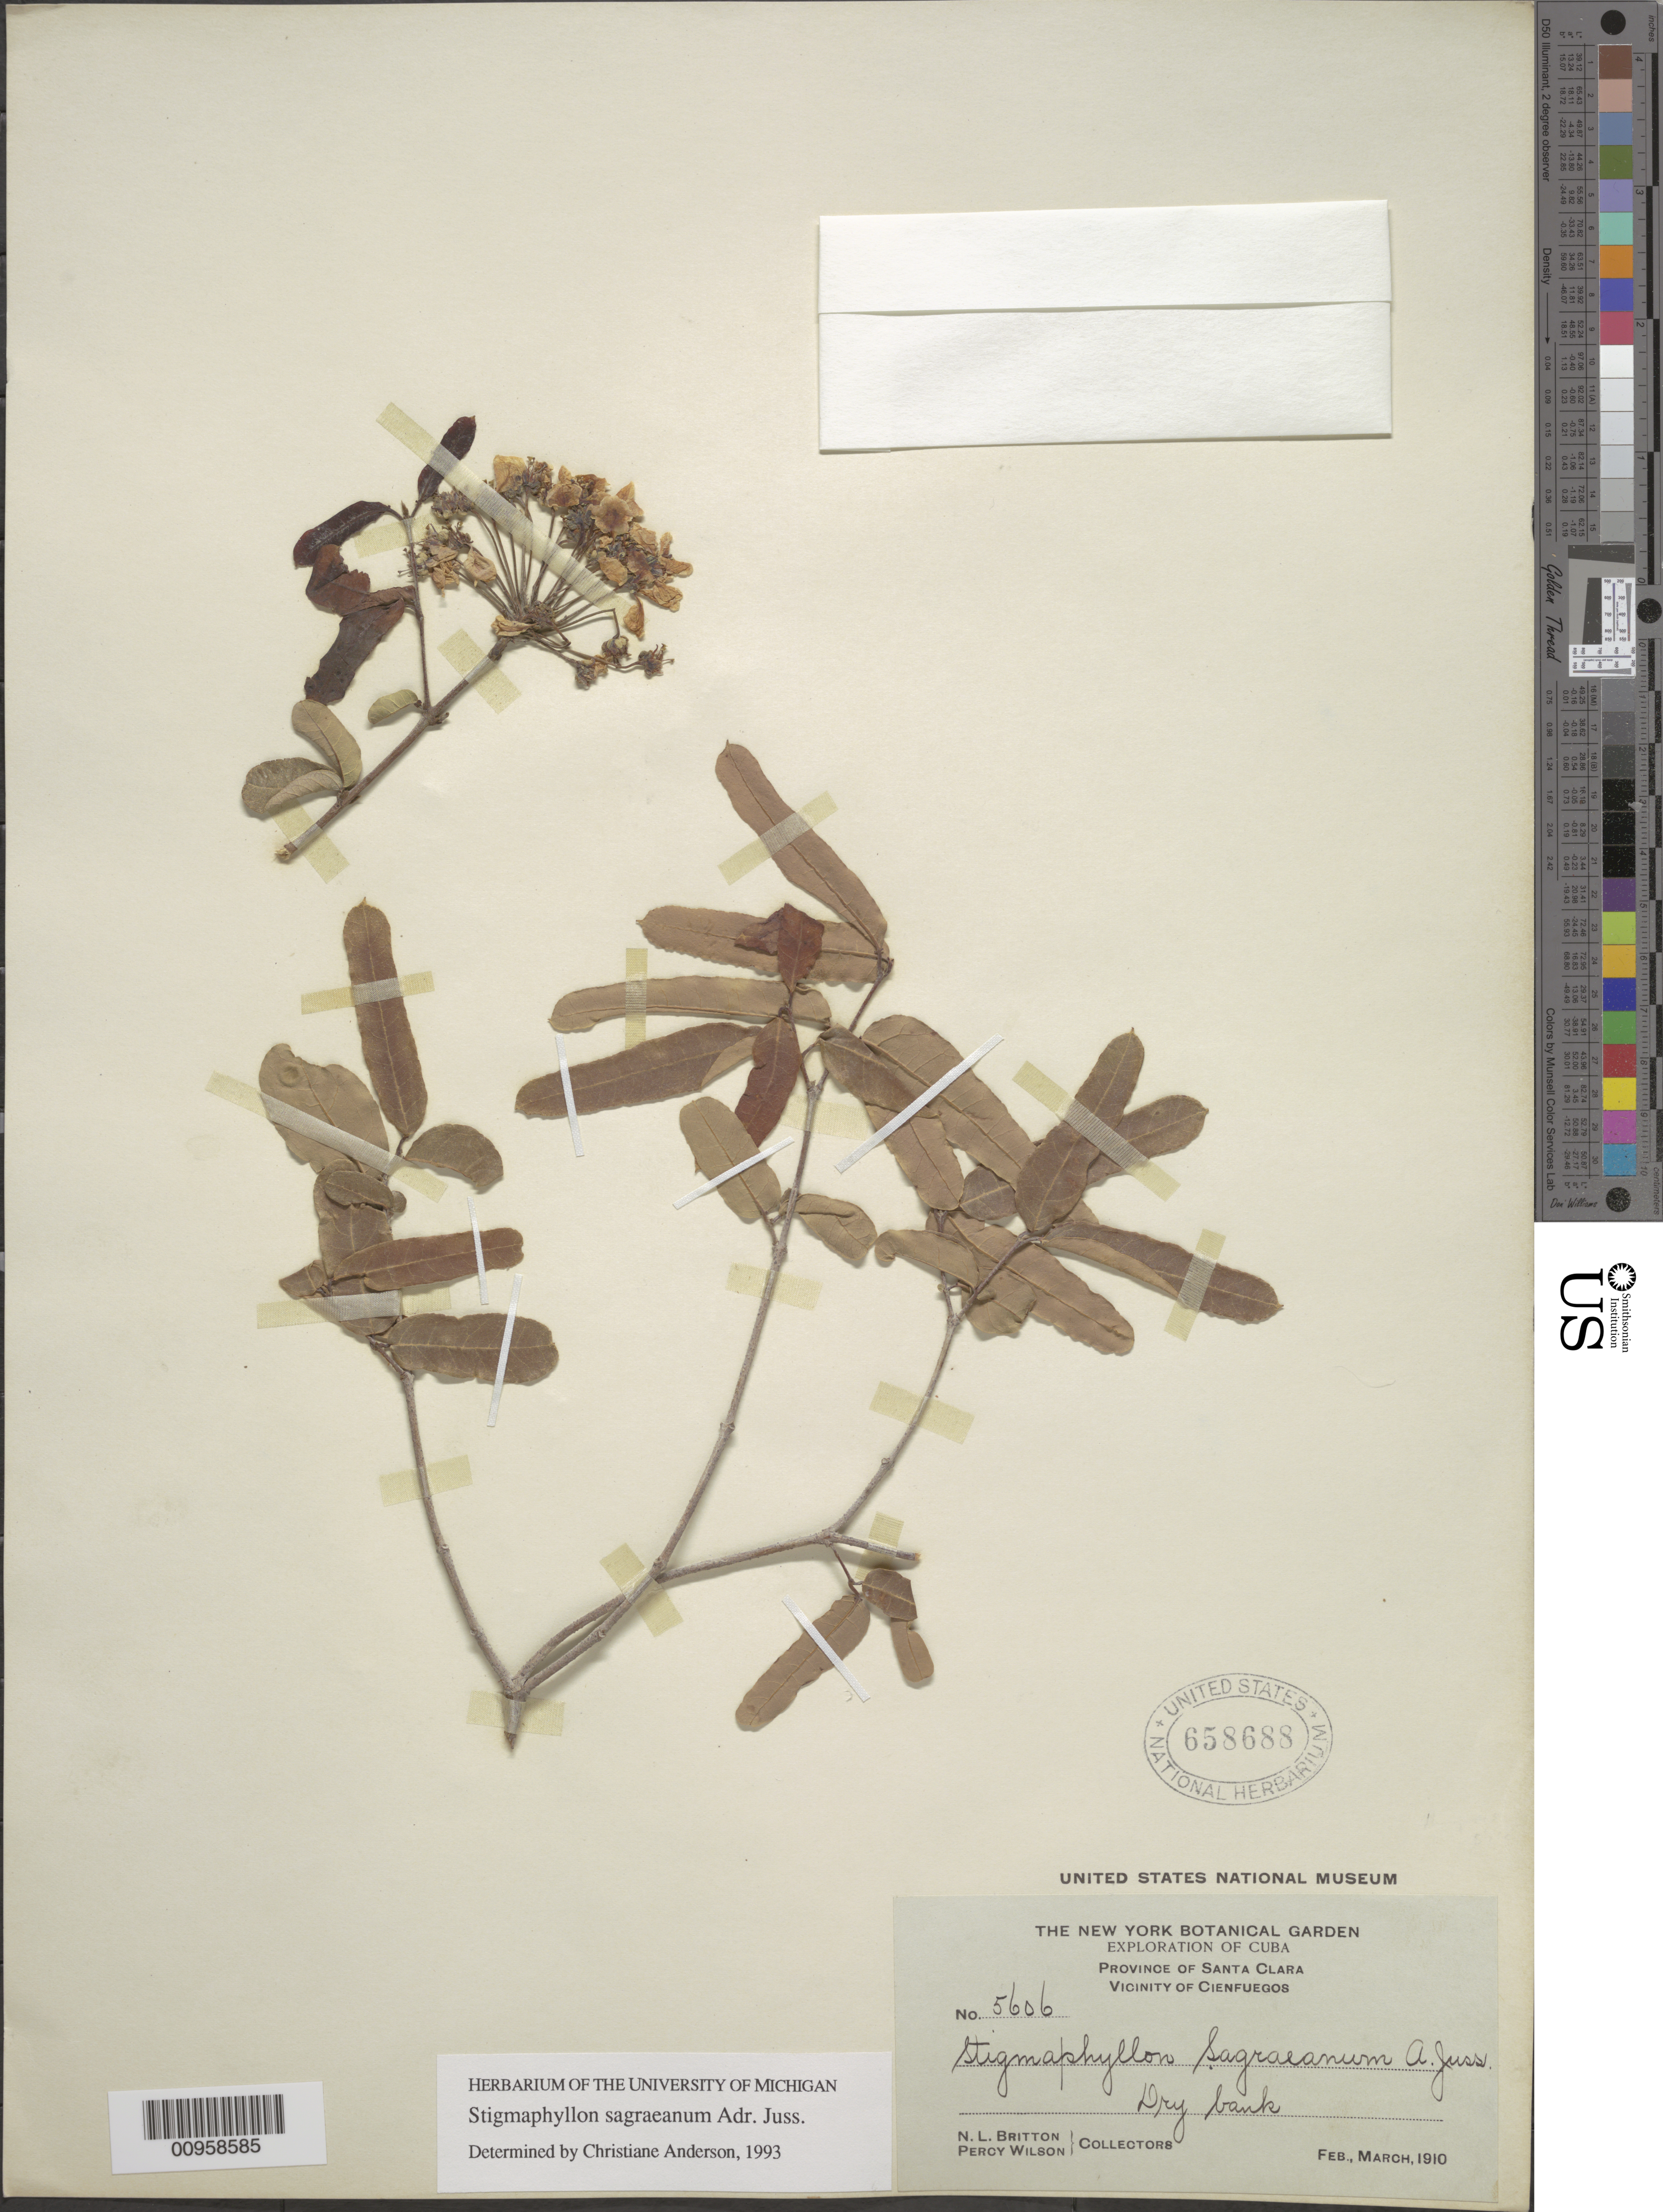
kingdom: Plantae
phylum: Tracheophyta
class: Magnoliopsida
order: Malpighiales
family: Malpighiaceae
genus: Stigmaphyllon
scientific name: Stigmaphyllon sagraeanum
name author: Juss.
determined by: Anderson, C.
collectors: N. Britton & P. Wilson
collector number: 5606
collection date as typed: Feb 1910 to -- Mar 1910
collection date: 1910-02/1910-03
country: Cuba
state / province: Las Villas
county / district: Dry forest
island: Cuba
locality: Vicinity of Cienfuegos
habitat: Dry bank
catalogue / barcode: US 658688